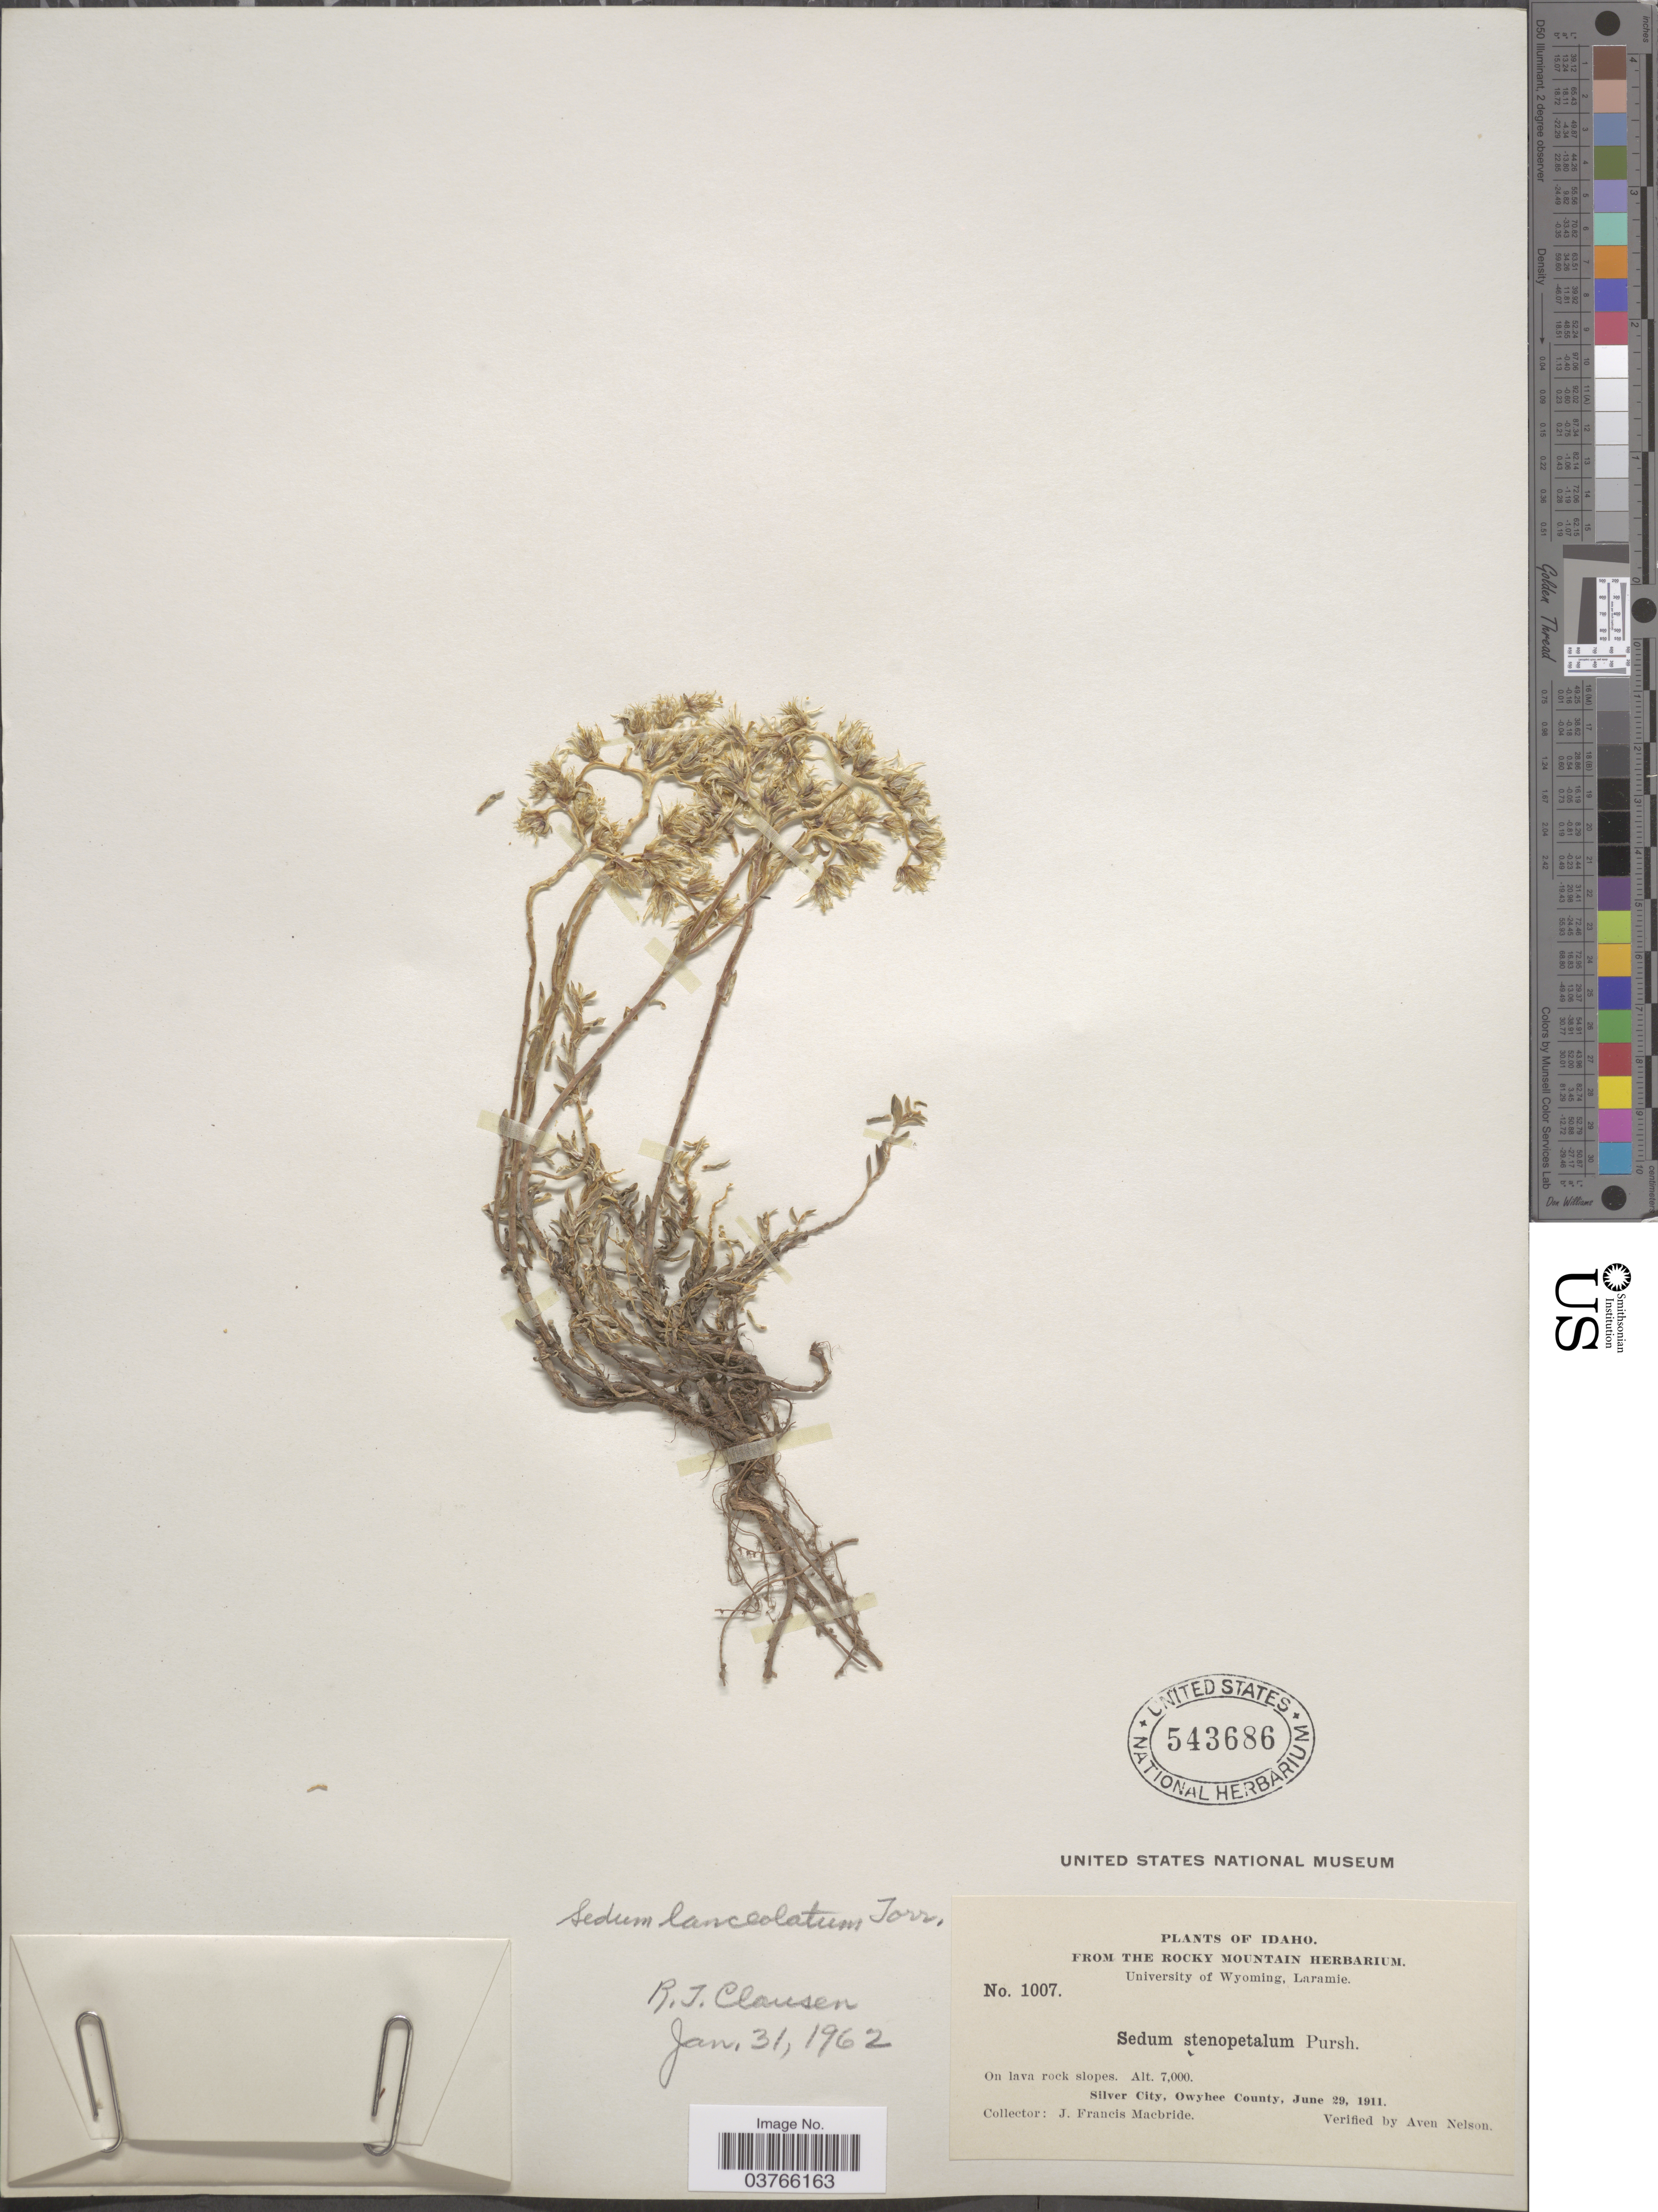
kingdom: Plantae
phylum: Tracheophyta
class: Magnoliopsida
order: Saxifragales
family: Crassulaceae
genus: Sedum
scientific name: Sedum lanceolatum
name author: Torr.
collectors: J. F. Macbride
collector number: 1007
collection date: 1911-06-29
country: United States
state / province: Idaho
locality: On lava rock slopes. Silver City, Owyhee County.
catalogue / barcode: US 543686